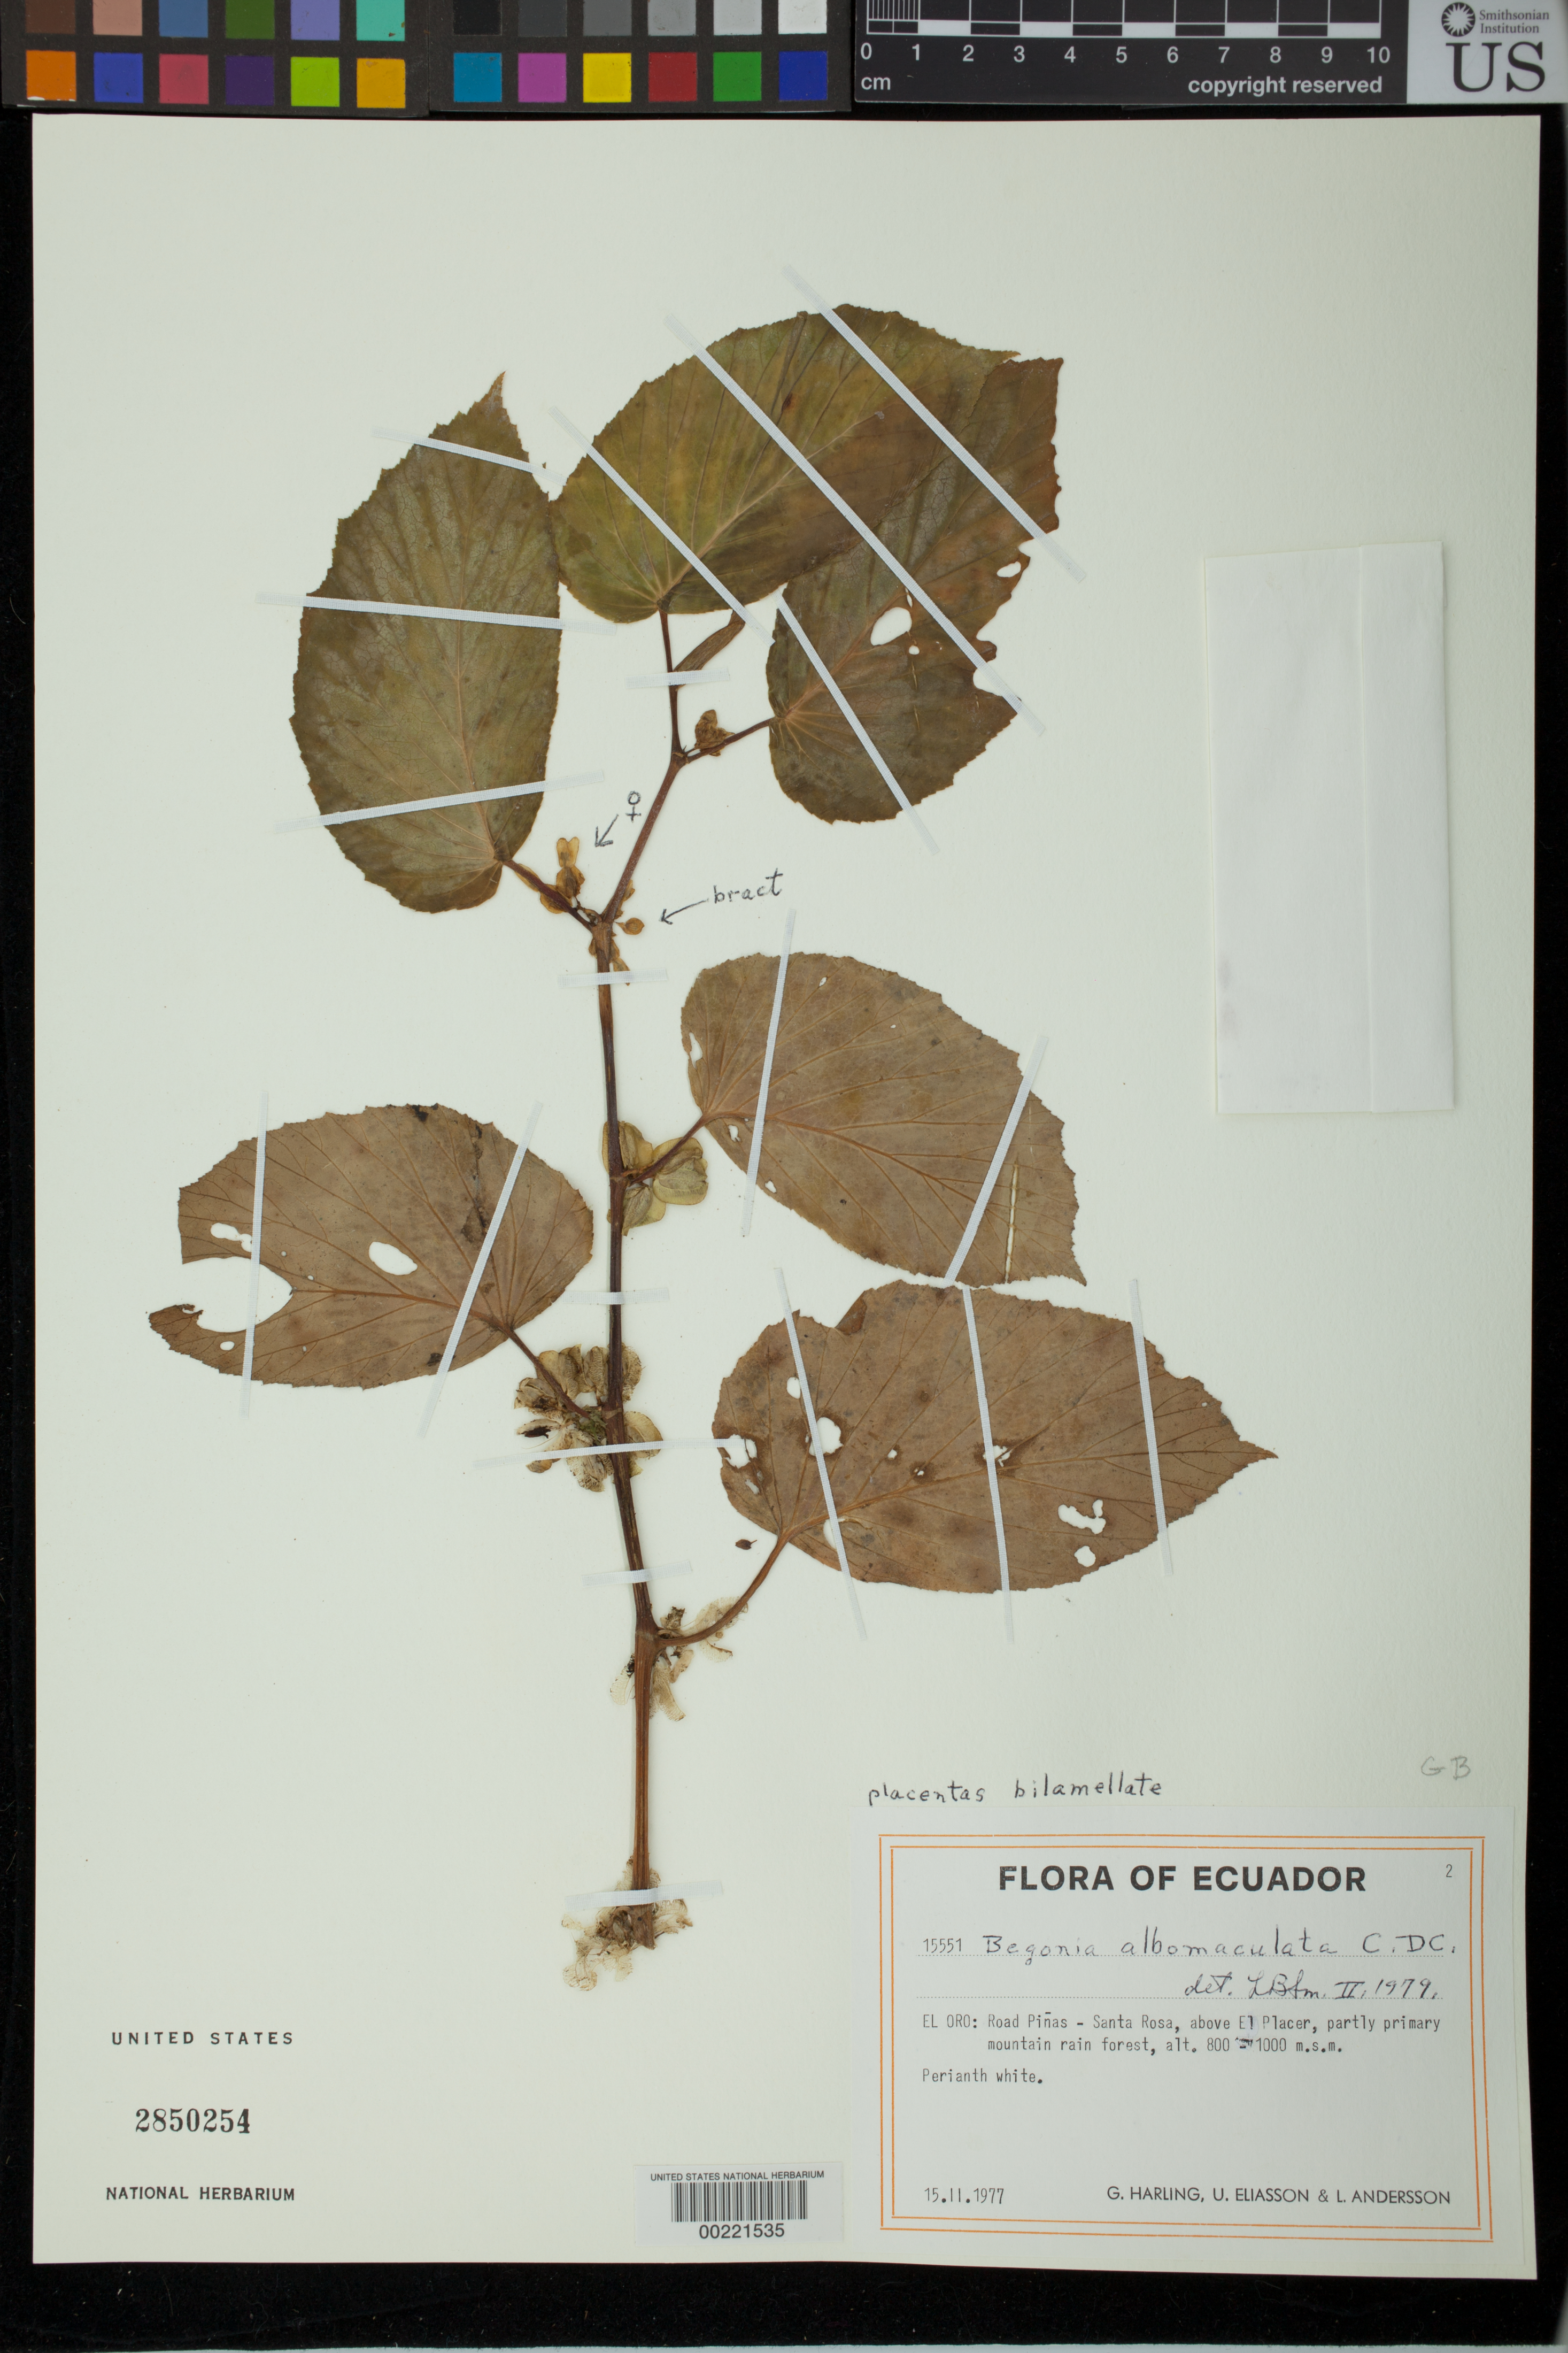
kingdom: Plantae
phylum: Tracheophyta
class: Magnoliopsida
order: Cucurbitales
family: Begoniaceae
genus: Begonia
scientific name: Begonia albomaculata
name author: C. DC.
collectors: G. Harling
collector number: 15551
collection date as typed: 15 Feb 1977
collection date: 1977-02-15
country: Ecuador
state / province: El Oro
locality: Road Pinas-Santa Rosa, above el Placer, partly primary mountain rain forest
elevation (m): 800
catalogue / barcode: US 2850254